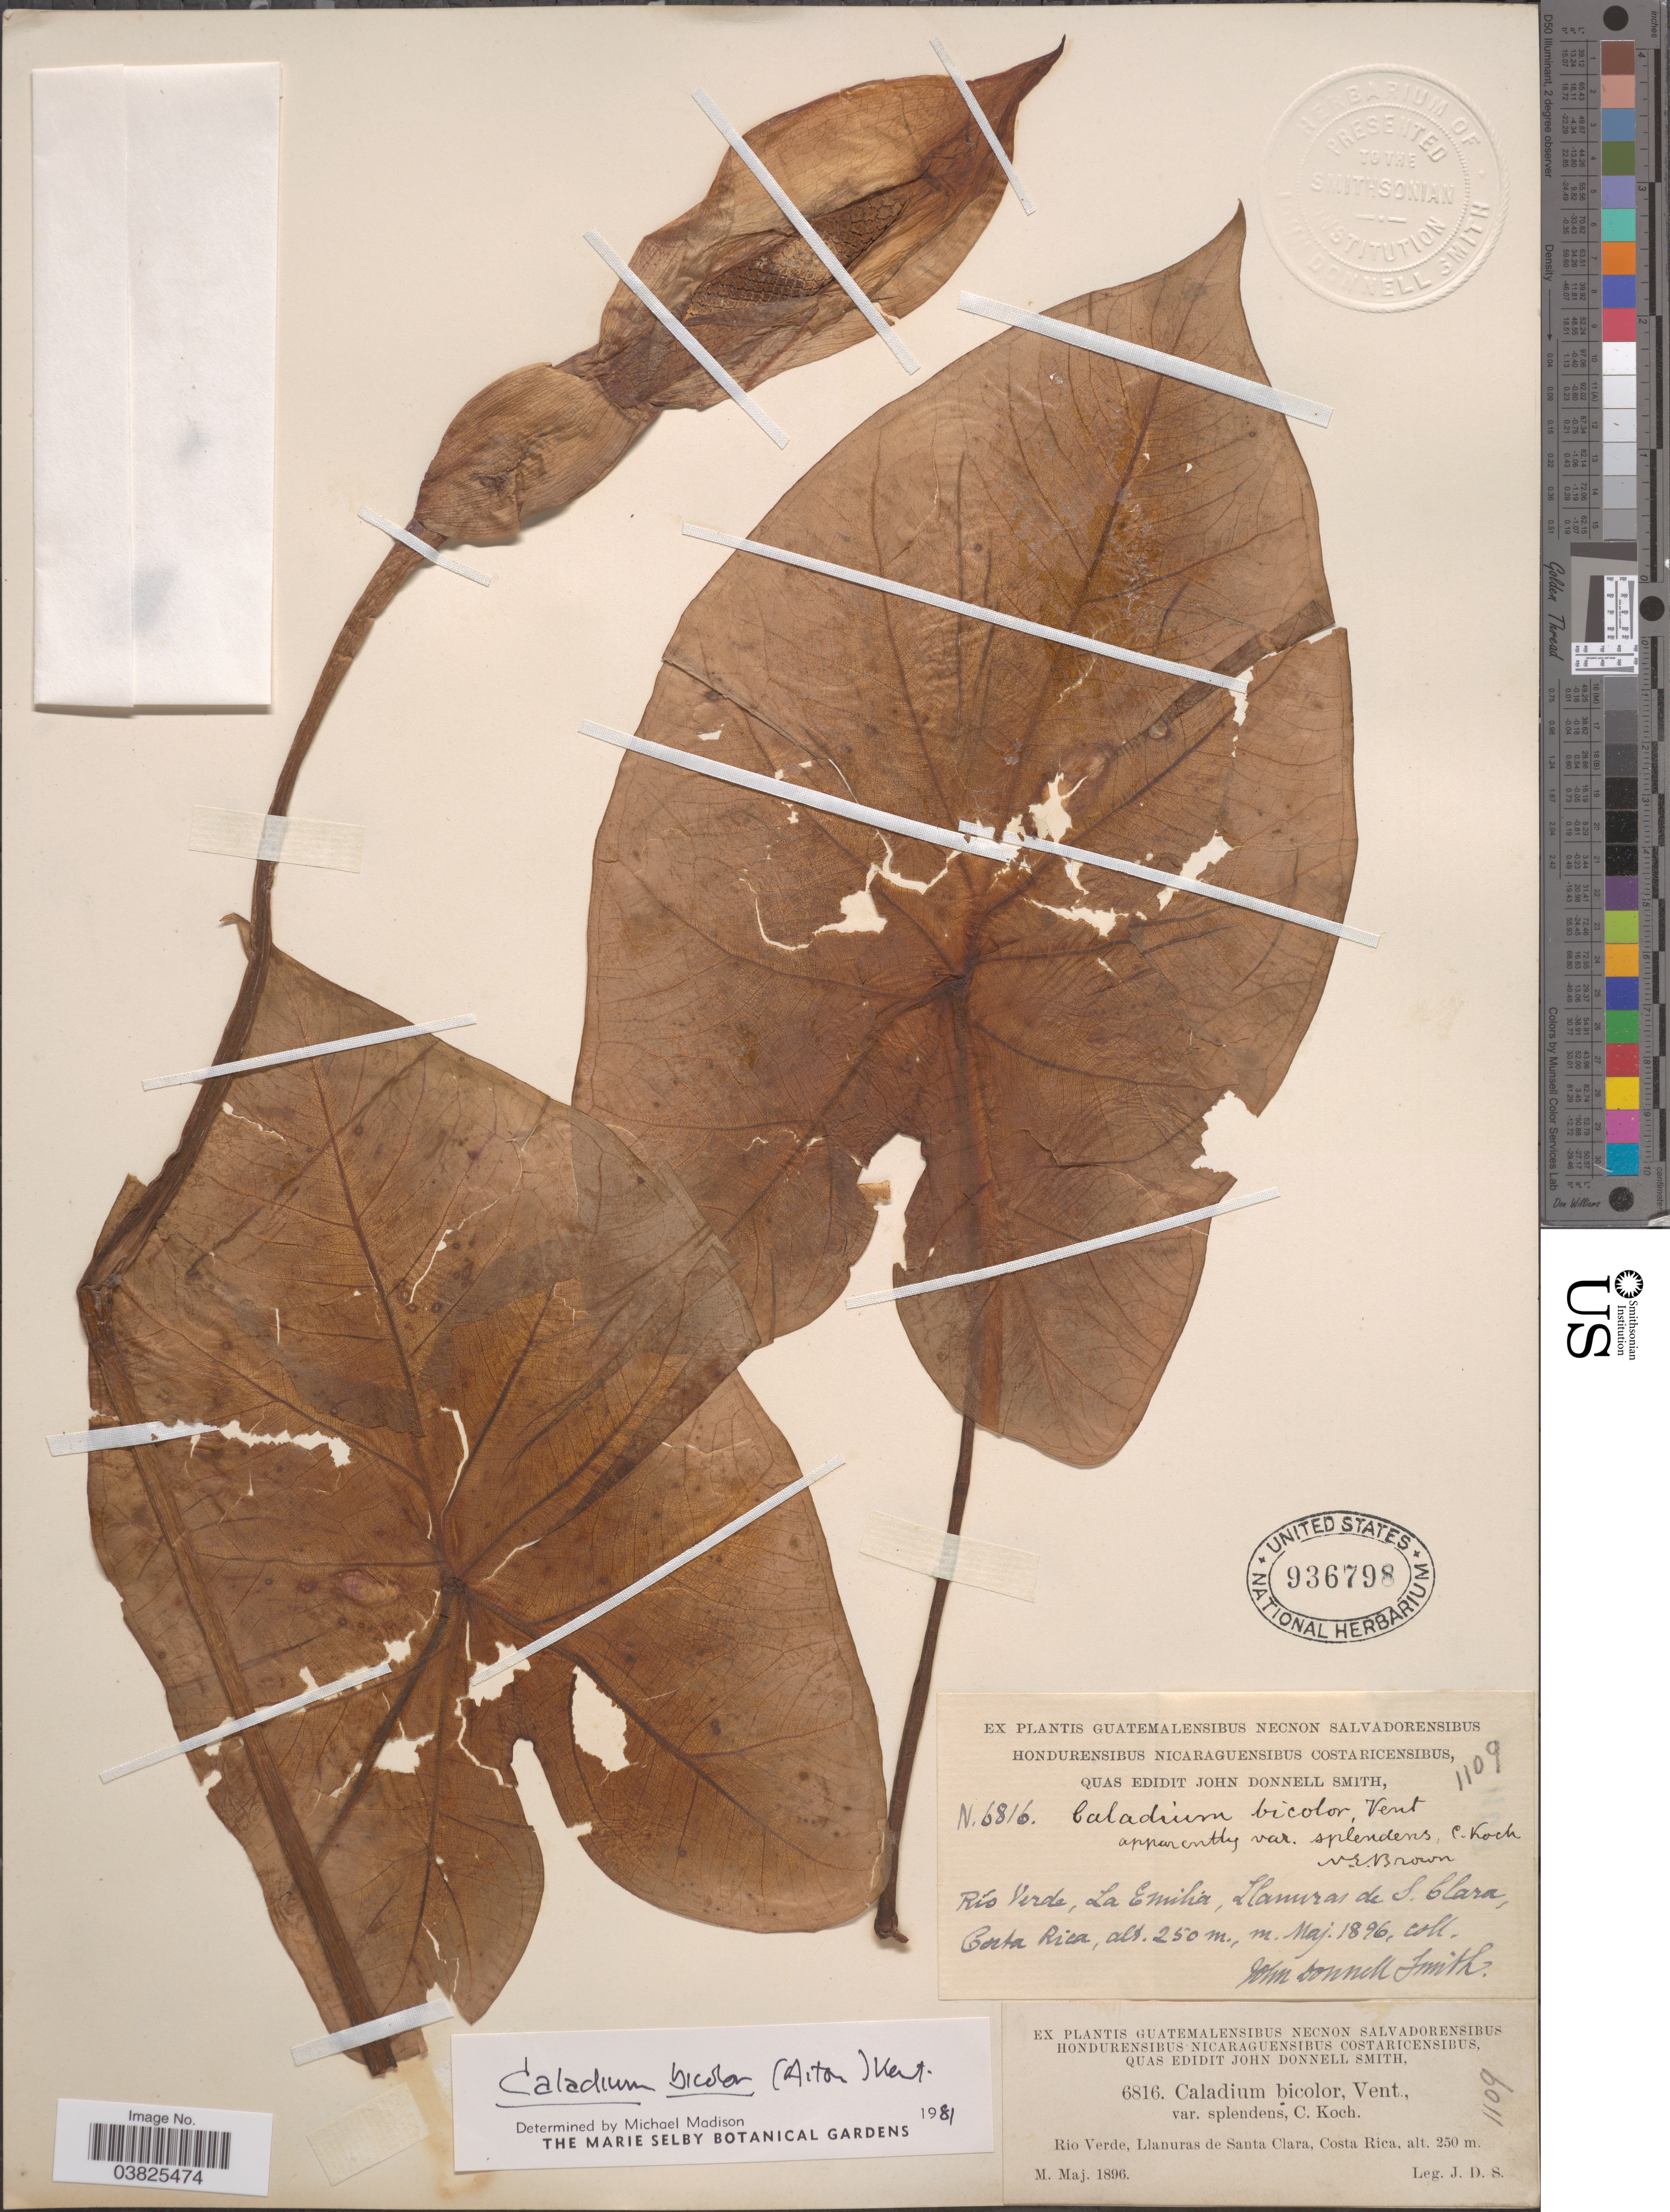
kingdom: Plantae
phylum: Tracheophyta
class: Liliopsida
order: Alismatales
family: Araceae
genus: Caladium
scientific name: Caladium bicolor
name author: (Aiton) Vent.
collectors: J. Donnell Smith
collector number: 6816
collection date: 1896-05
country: Costa Rica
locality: Rio Verde, La Emilia, Llanuras de Santa Clara.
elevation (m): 250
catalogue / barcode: US 936798